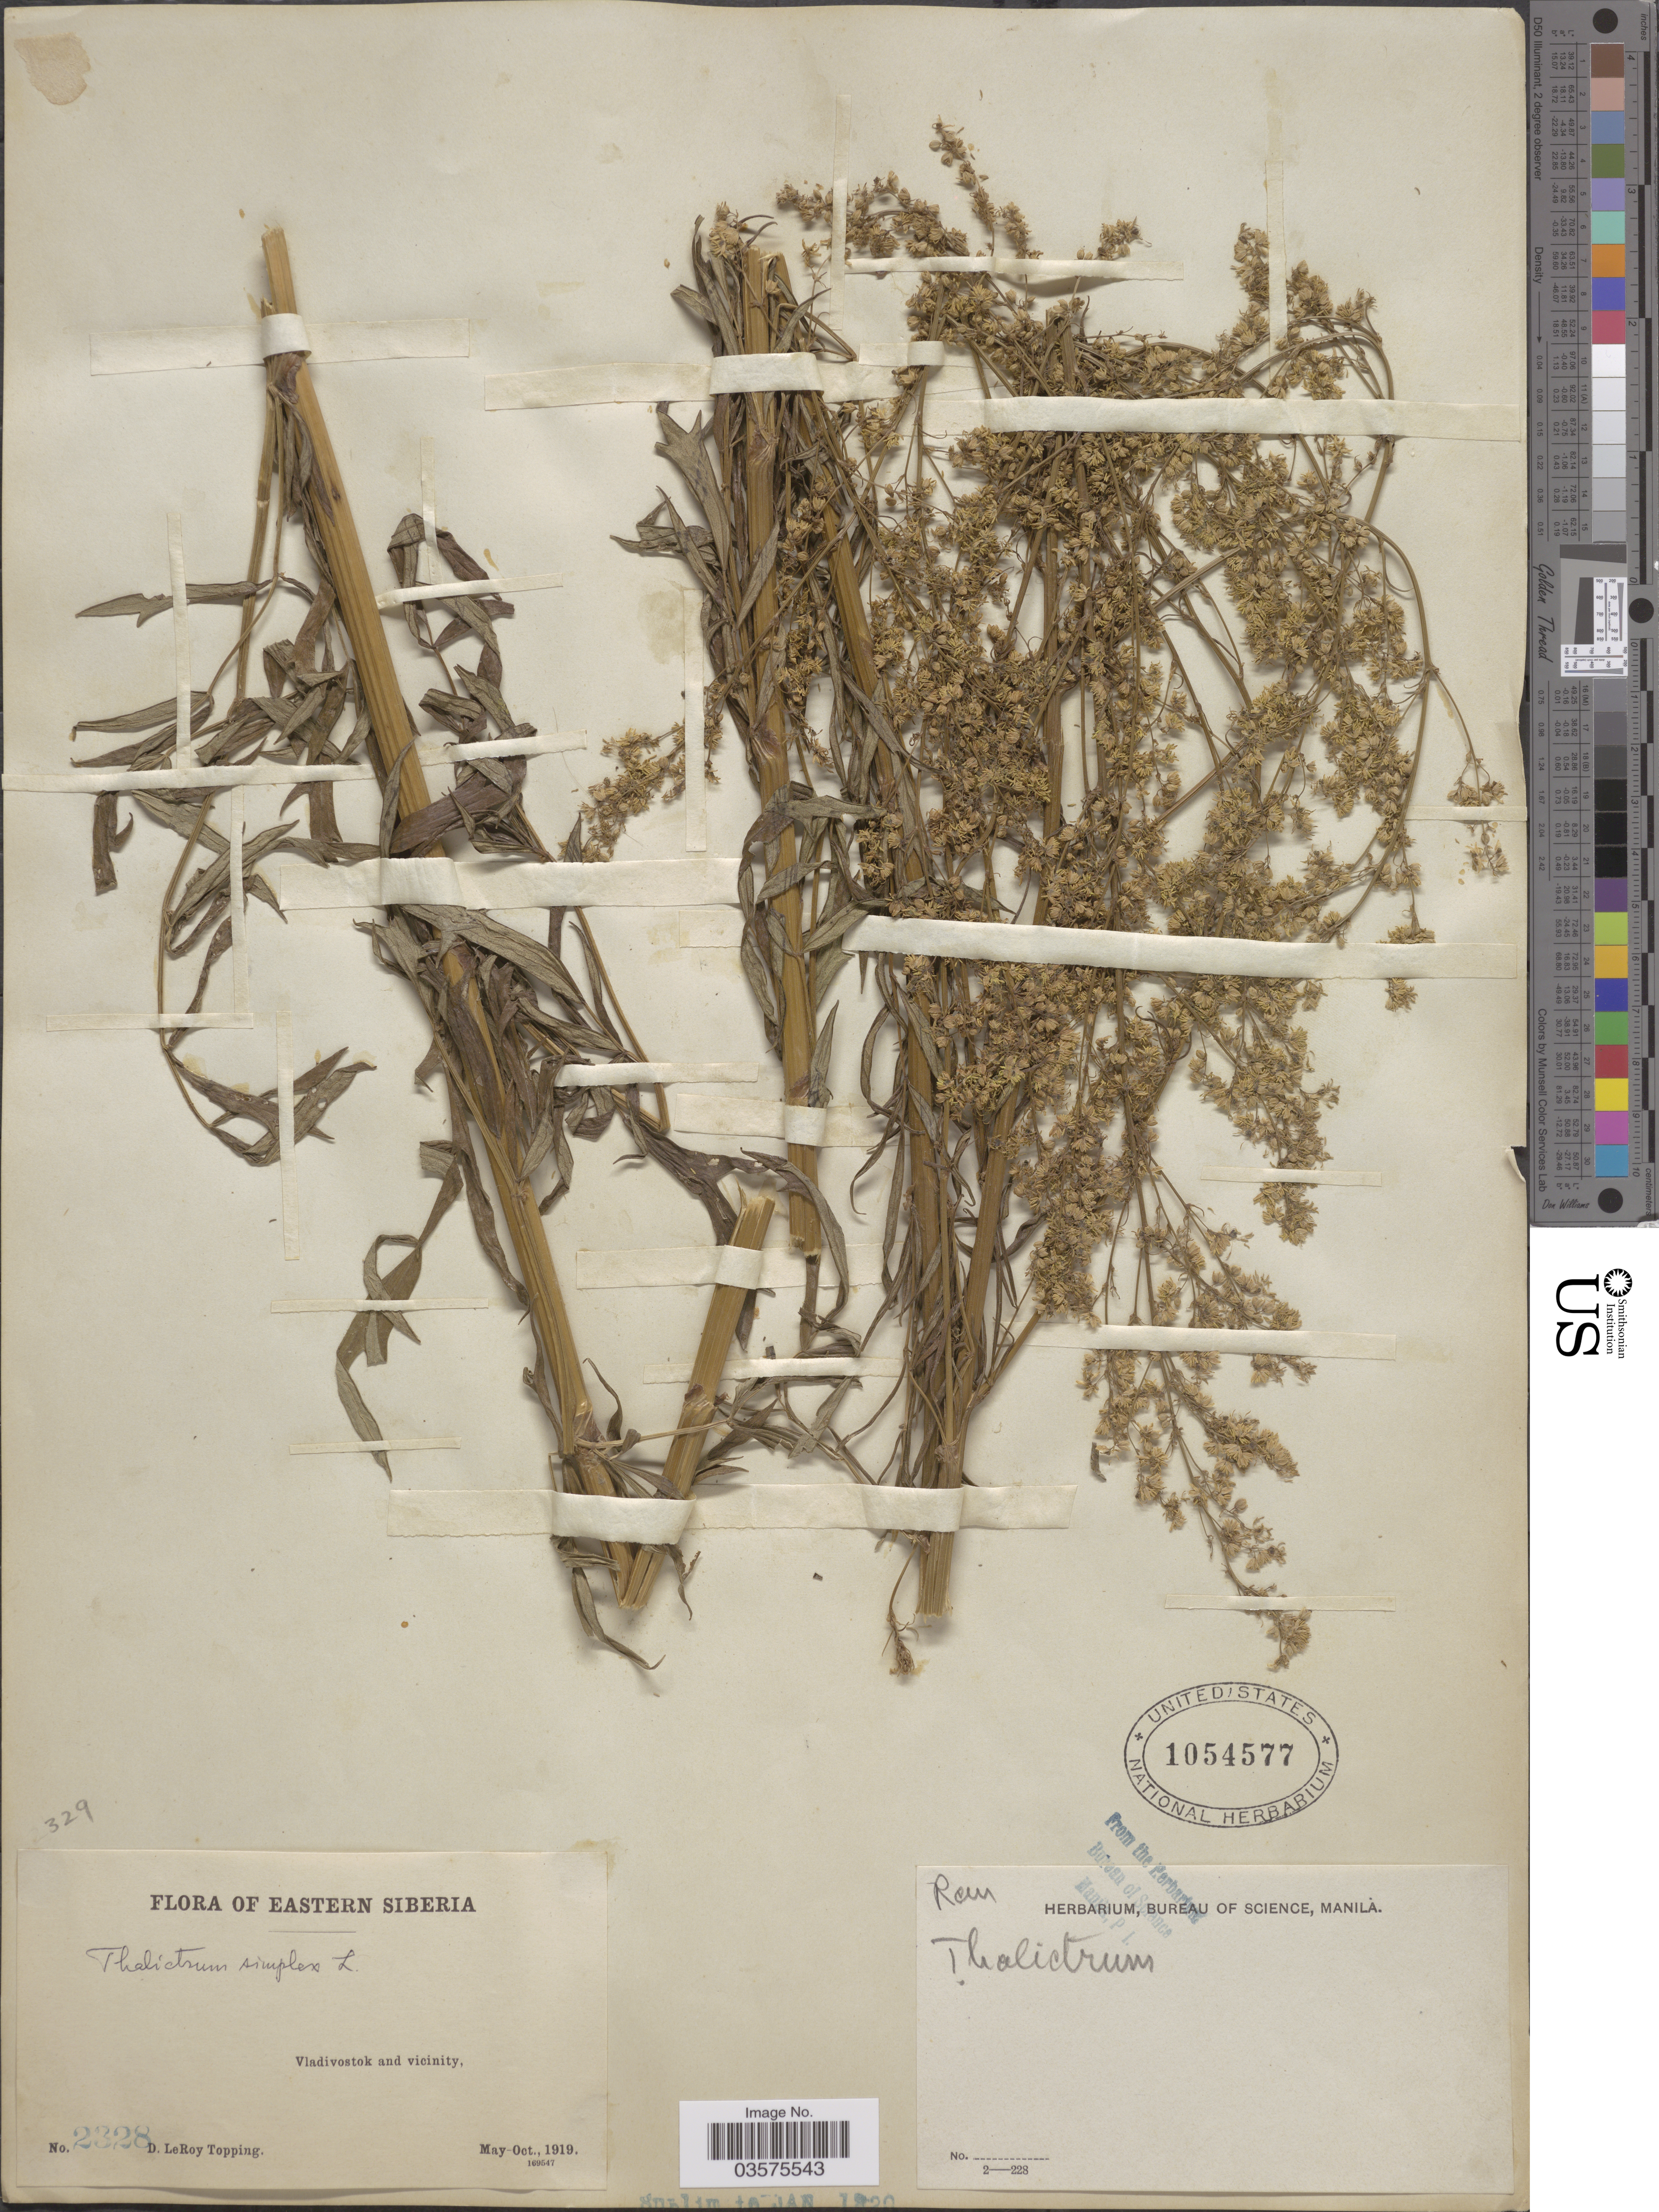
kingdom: Plantae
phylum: Tracheophyta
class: Magnoliopsida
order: Ranunculales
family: Ranunculaceae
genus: Thalictrum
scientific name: Thalictrum simplex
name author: L.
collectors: D. L. Topping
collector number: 2328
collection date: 1919-05/1919-10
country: Russian Federation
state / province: Primorsky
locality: Eastern Siberia. Vladivostok and vicinity.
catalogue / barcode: US 1054577